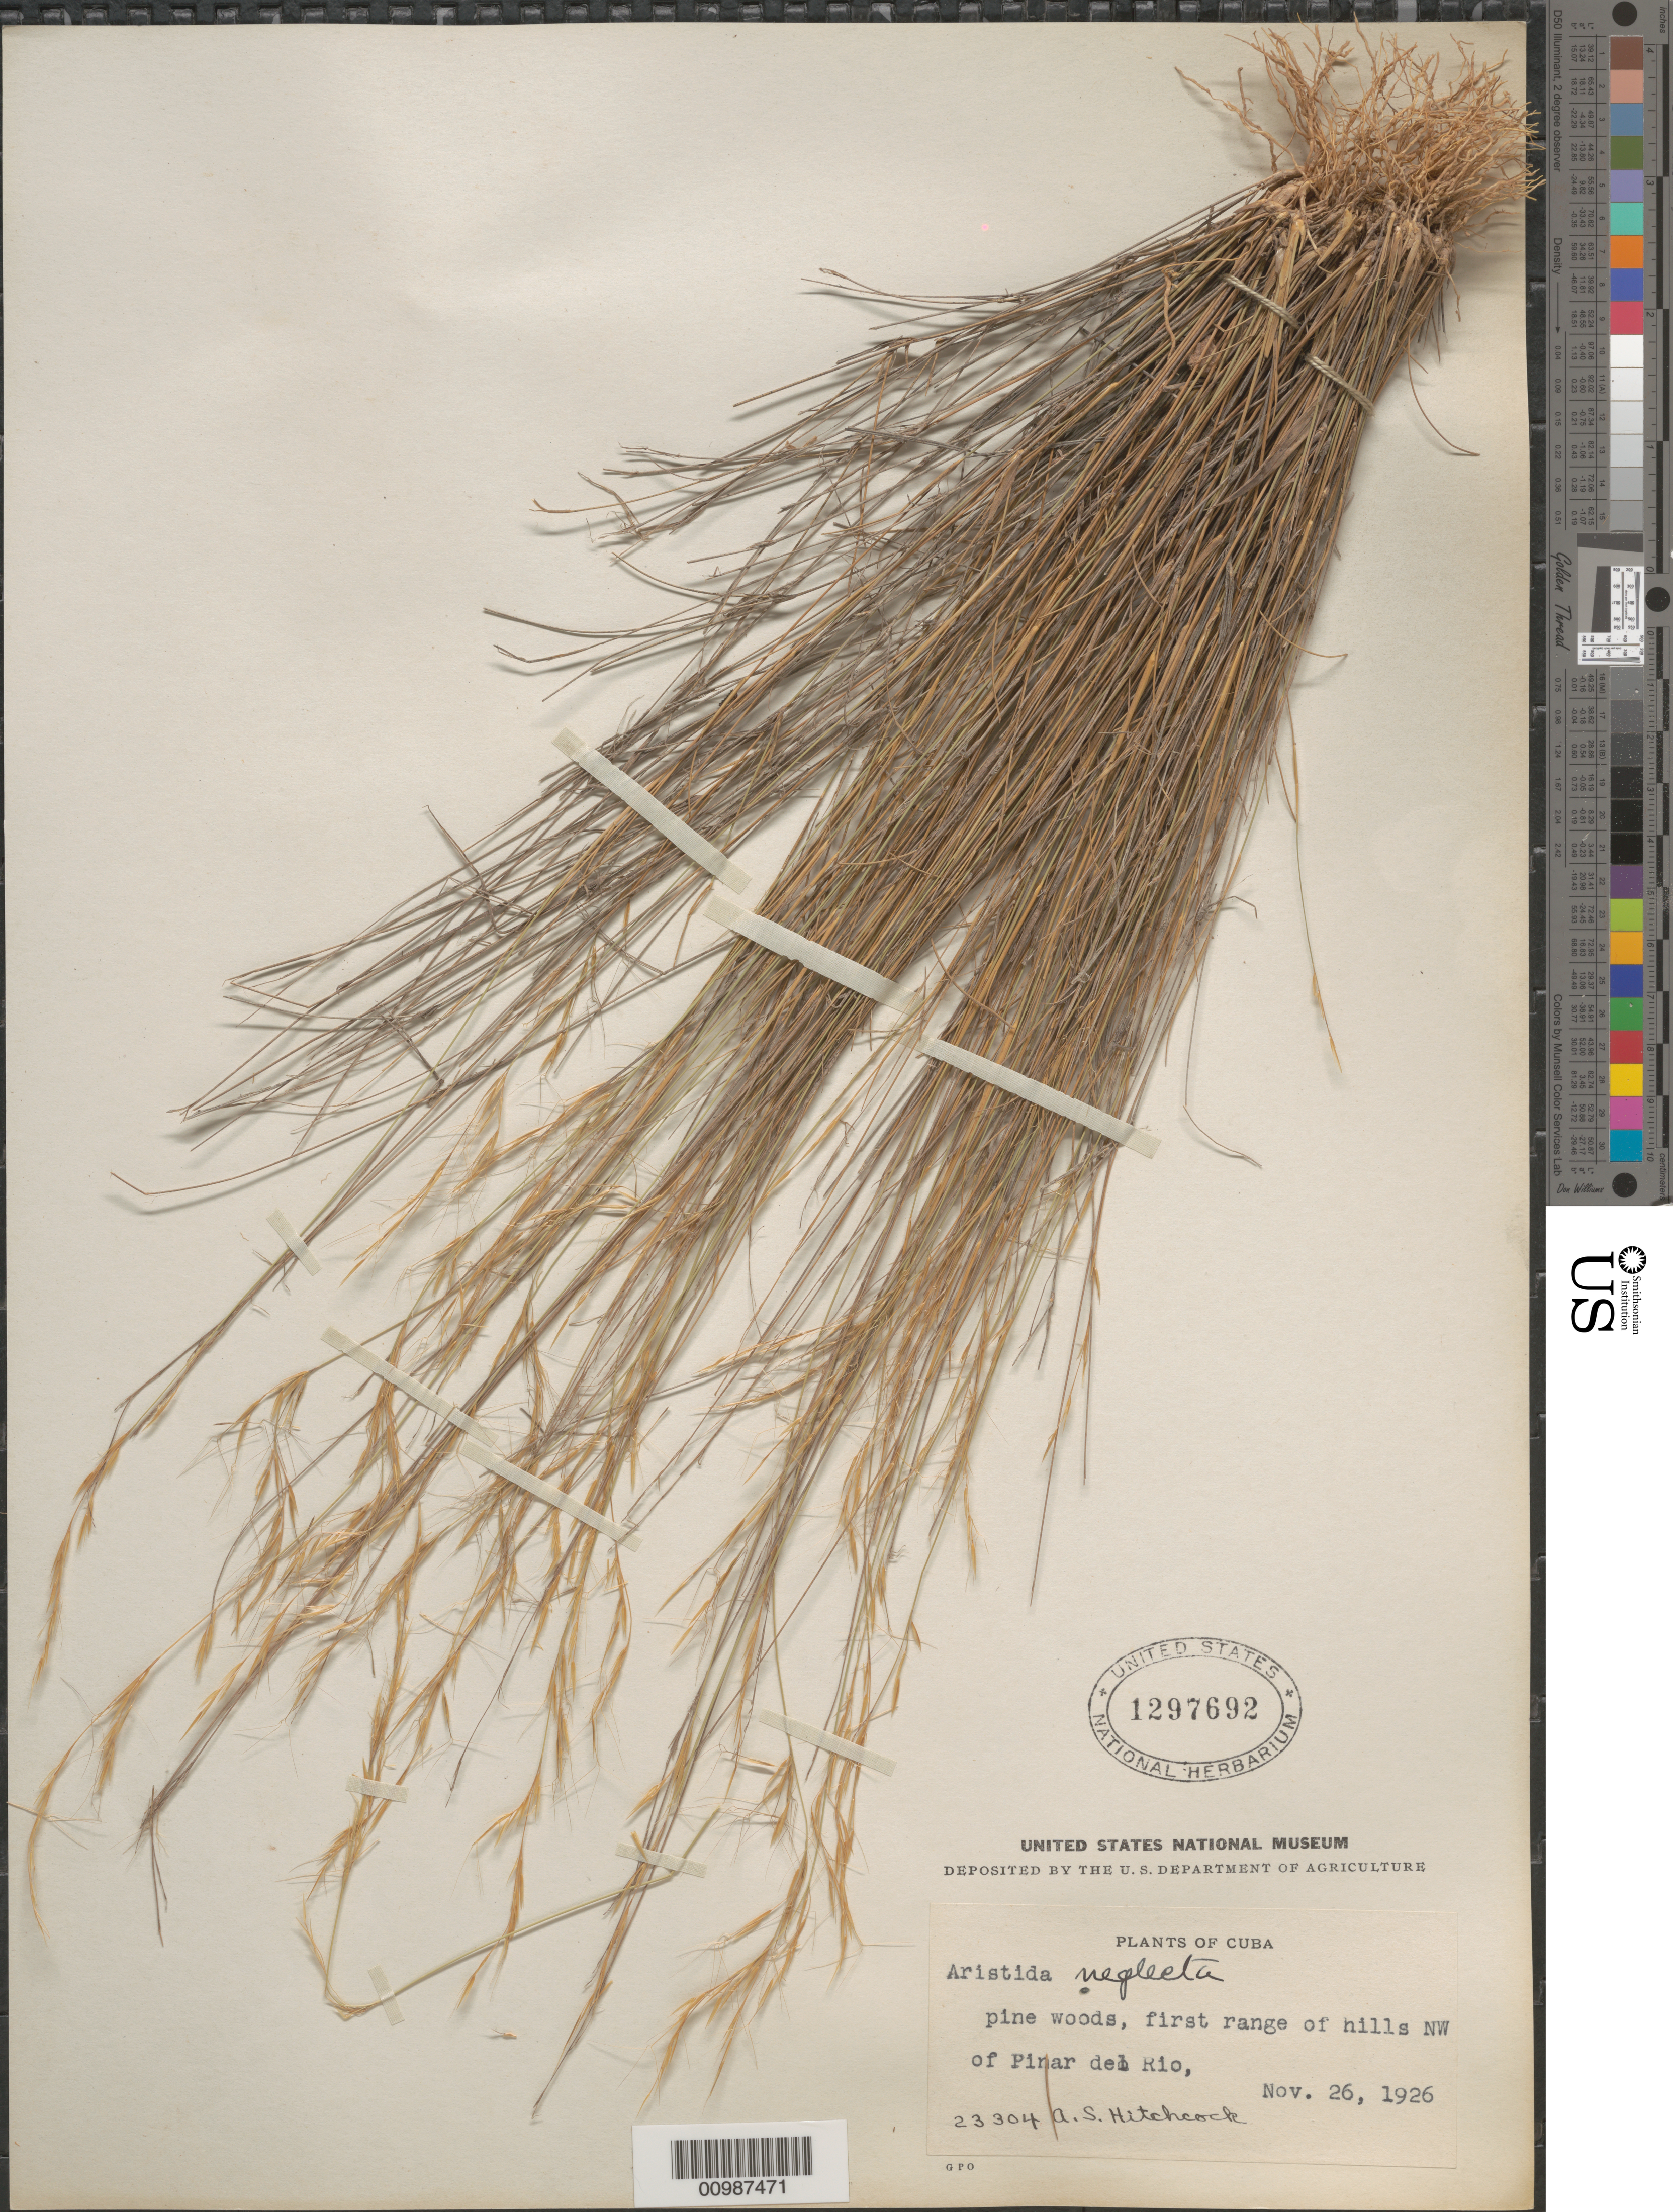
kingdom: Plantae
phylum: Tracheophyta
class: Liliopsida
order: Poales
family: Poaceae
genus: Aristida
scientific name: Aristida neglecta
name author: León ex Hitchc.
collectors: A. S. Hitchcock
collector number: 23304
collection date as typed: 26 Nov 1926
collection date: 1926-11-26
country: Cuba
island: Cuba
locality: N W of Pinar del Rio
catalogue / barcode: US 1297692